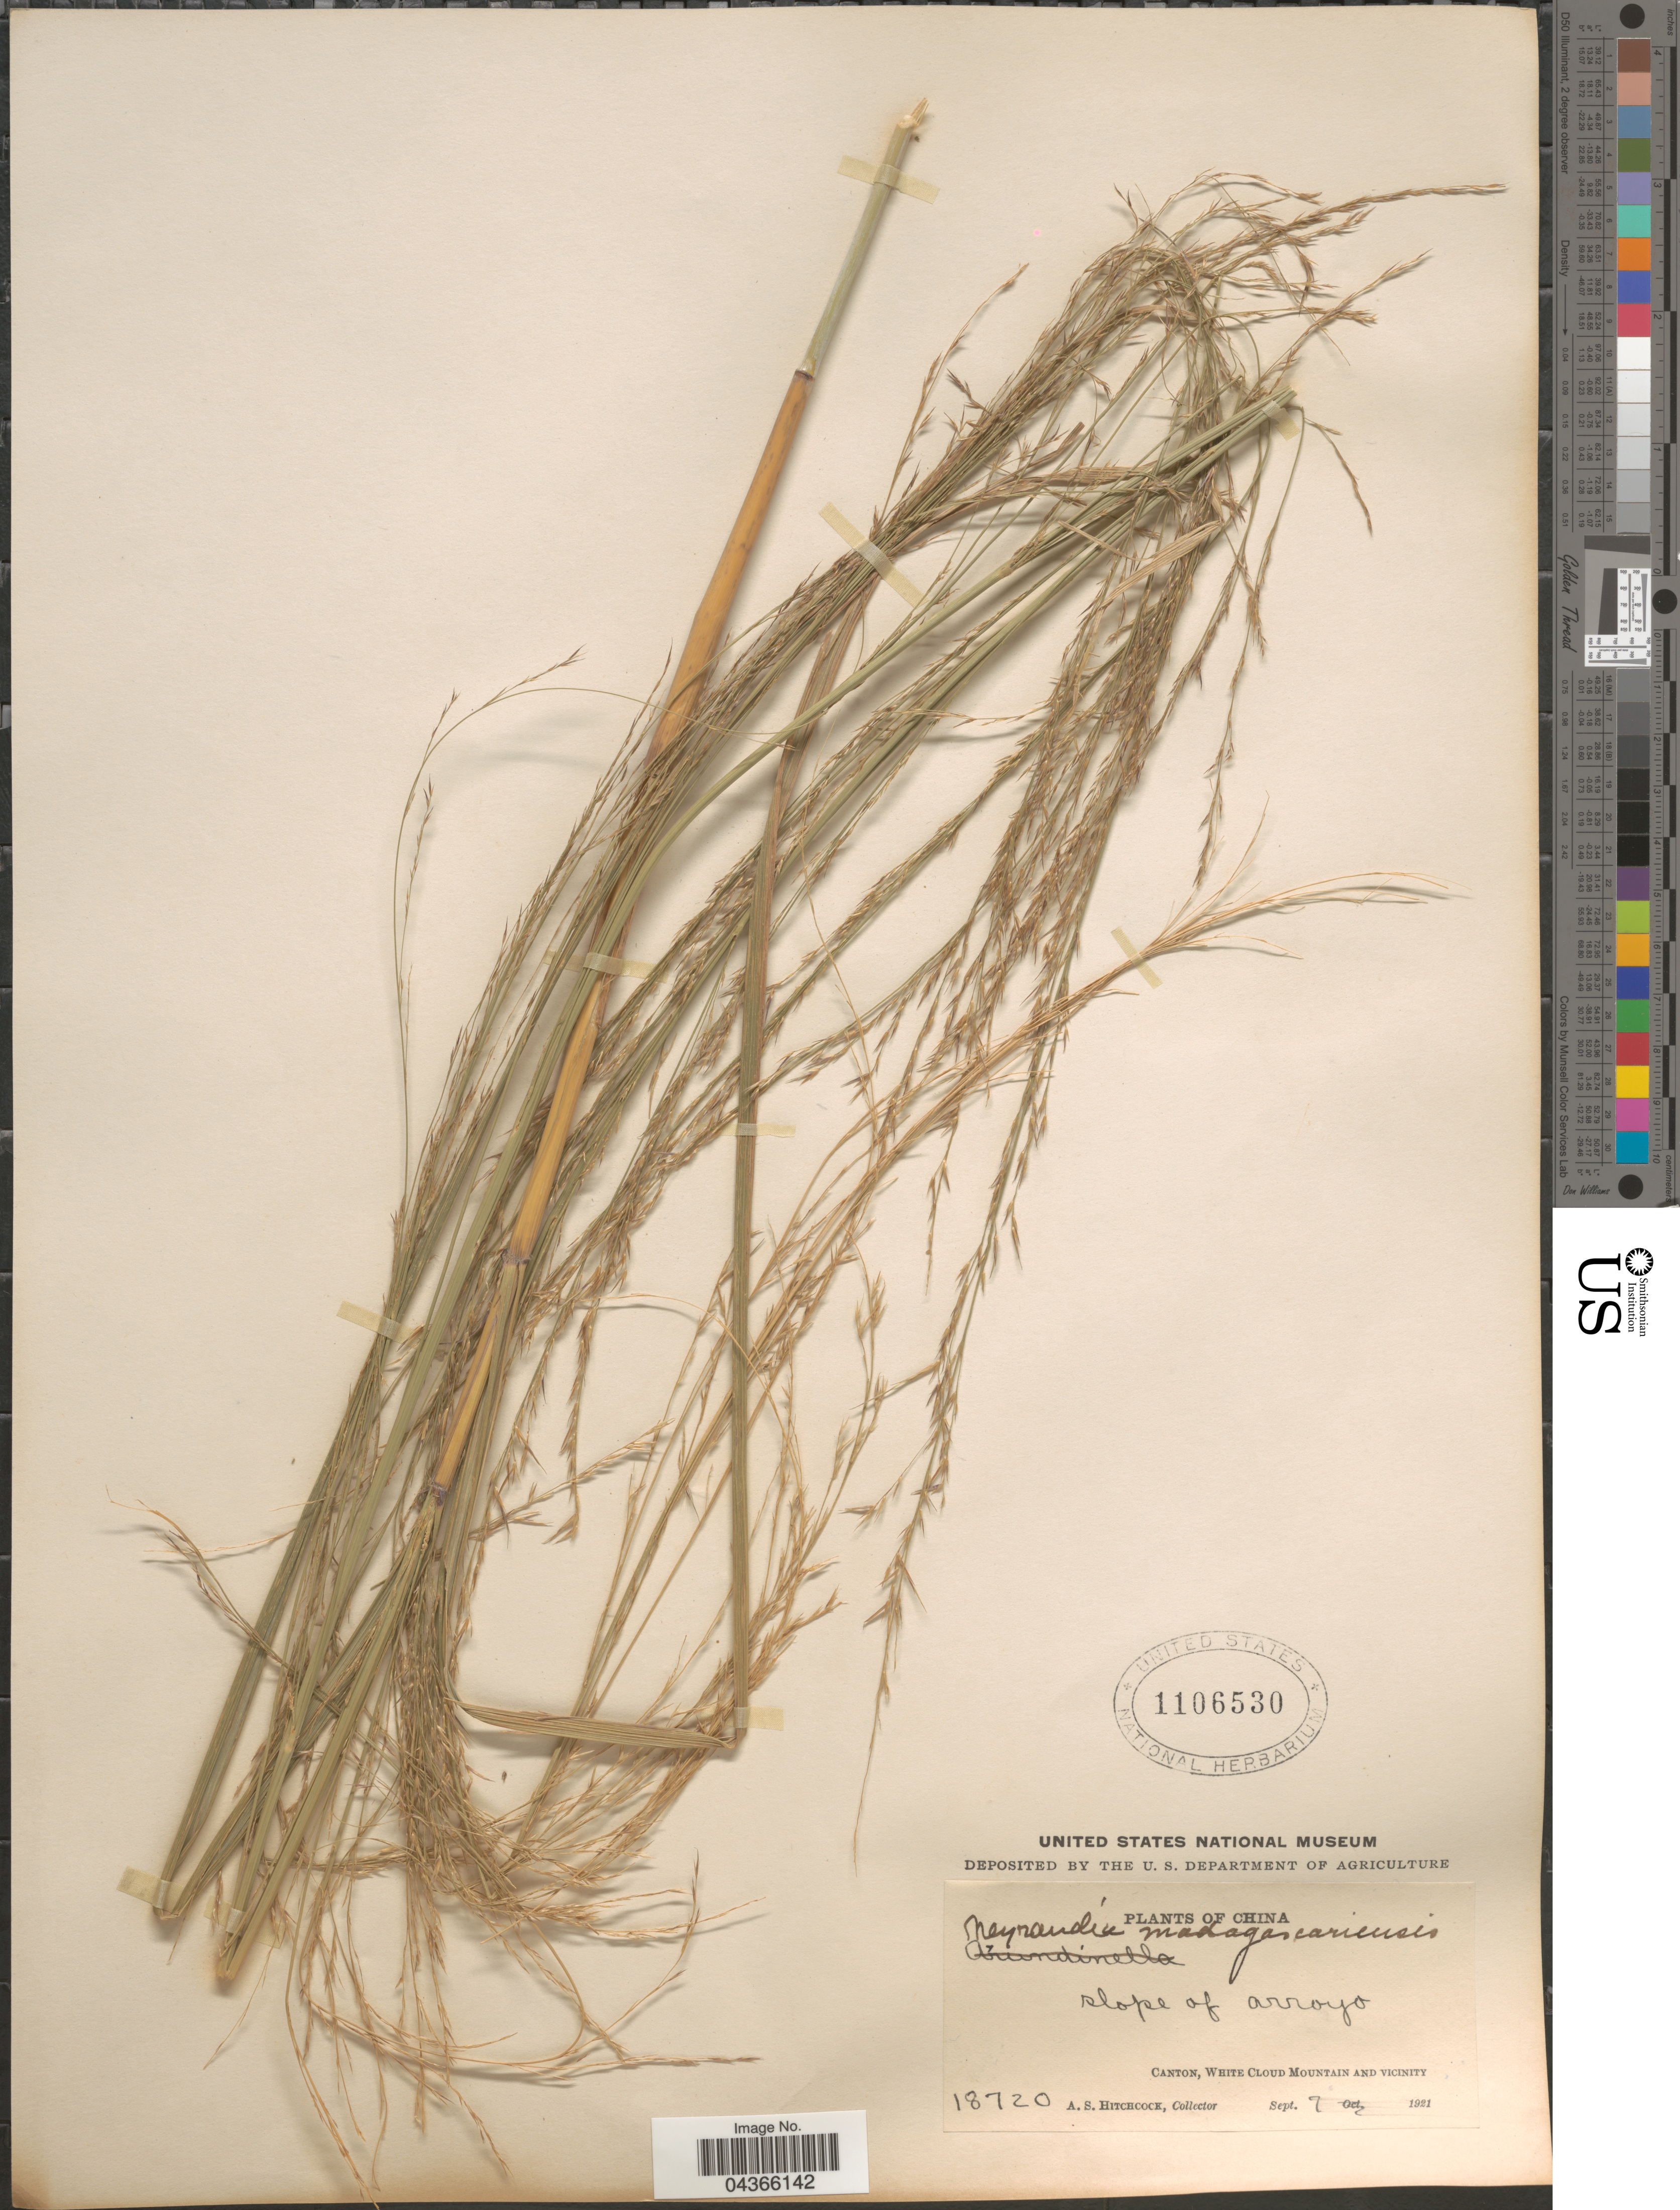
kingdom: Plantae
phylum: Tracheophyta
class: Liliopsida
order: Poales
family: Poaceae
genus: Neyraudia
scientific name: Neyraudia arundinacea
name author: (L.) Henr.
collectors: A. S. Hitchcock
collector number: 18720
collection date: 1921-09-07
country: China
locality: Slope of arroyo. Canton, White Cloud Mountain and vicinity.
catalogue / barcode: US 1106530